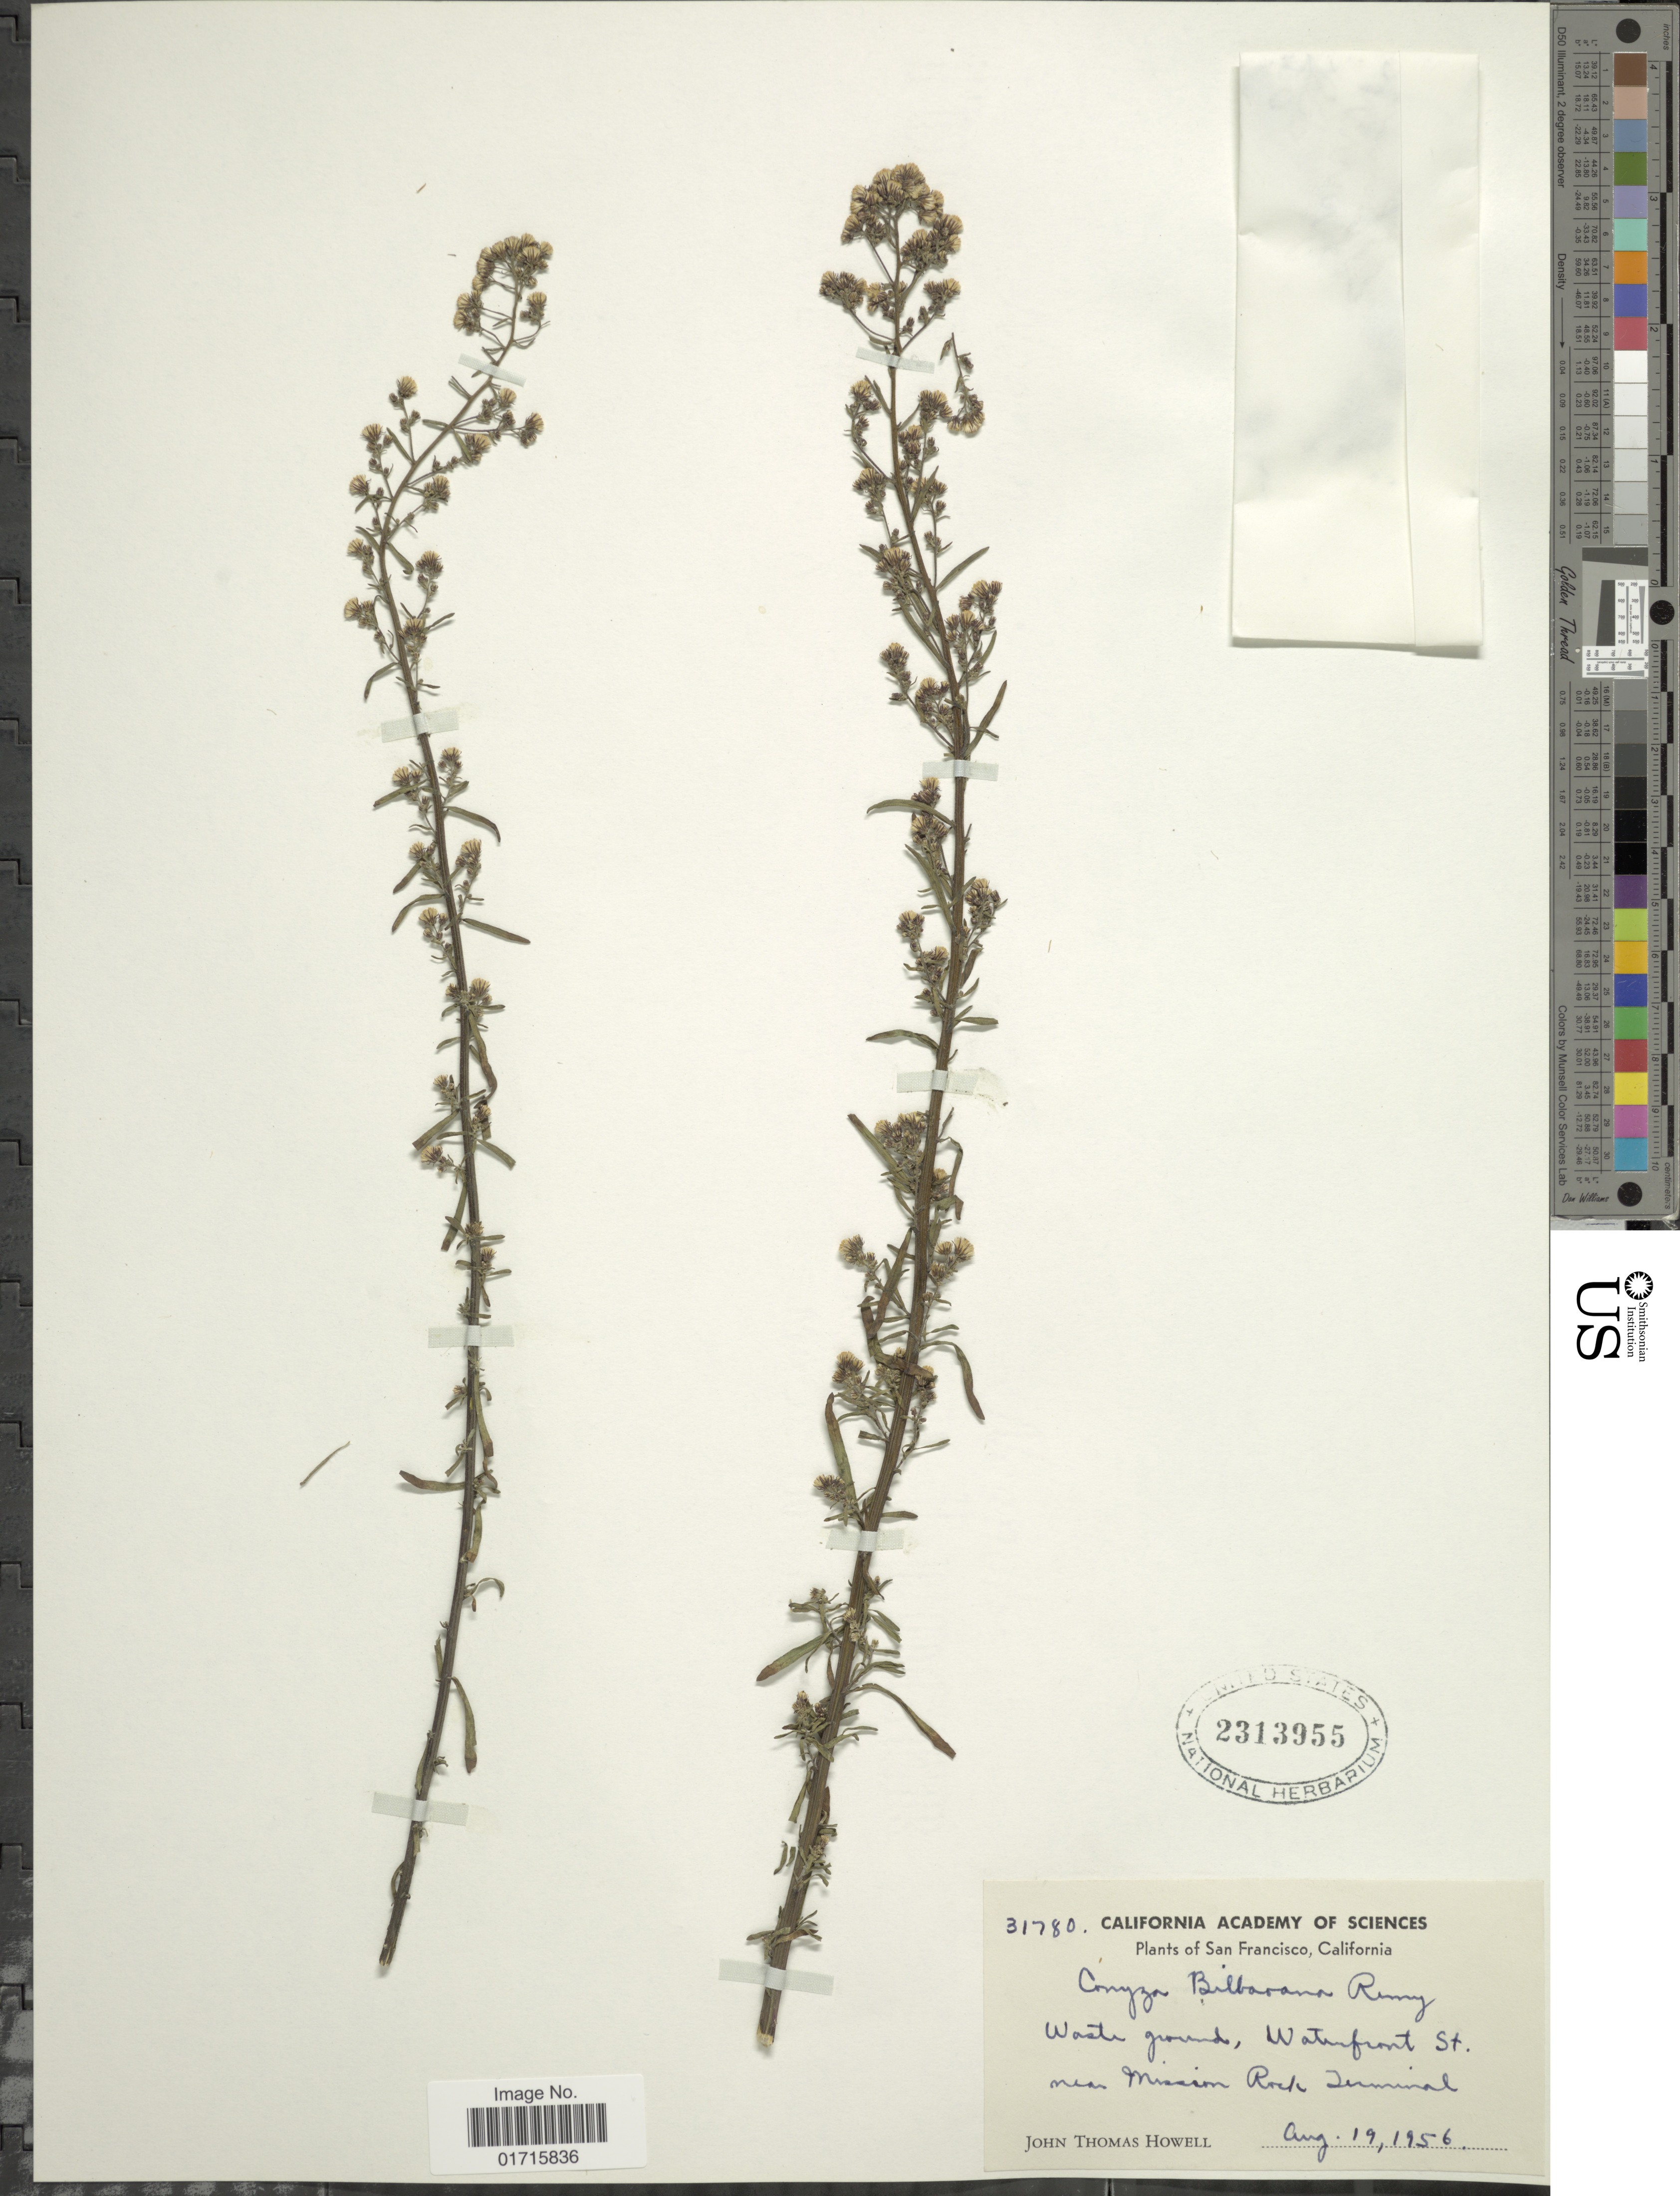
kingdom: Plantae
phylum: Tracheophyta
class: Magnoliopsida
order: Asterales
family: Asteraceae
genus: Conyza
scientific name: Conyza bilbaoana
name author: J. Rémy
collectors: J. T. Howell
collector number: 31780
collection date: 1956-08-19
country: United States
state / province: California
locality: Waste ground, Waterfront St. near Mission Rock Inminal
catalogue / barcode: US 2313955